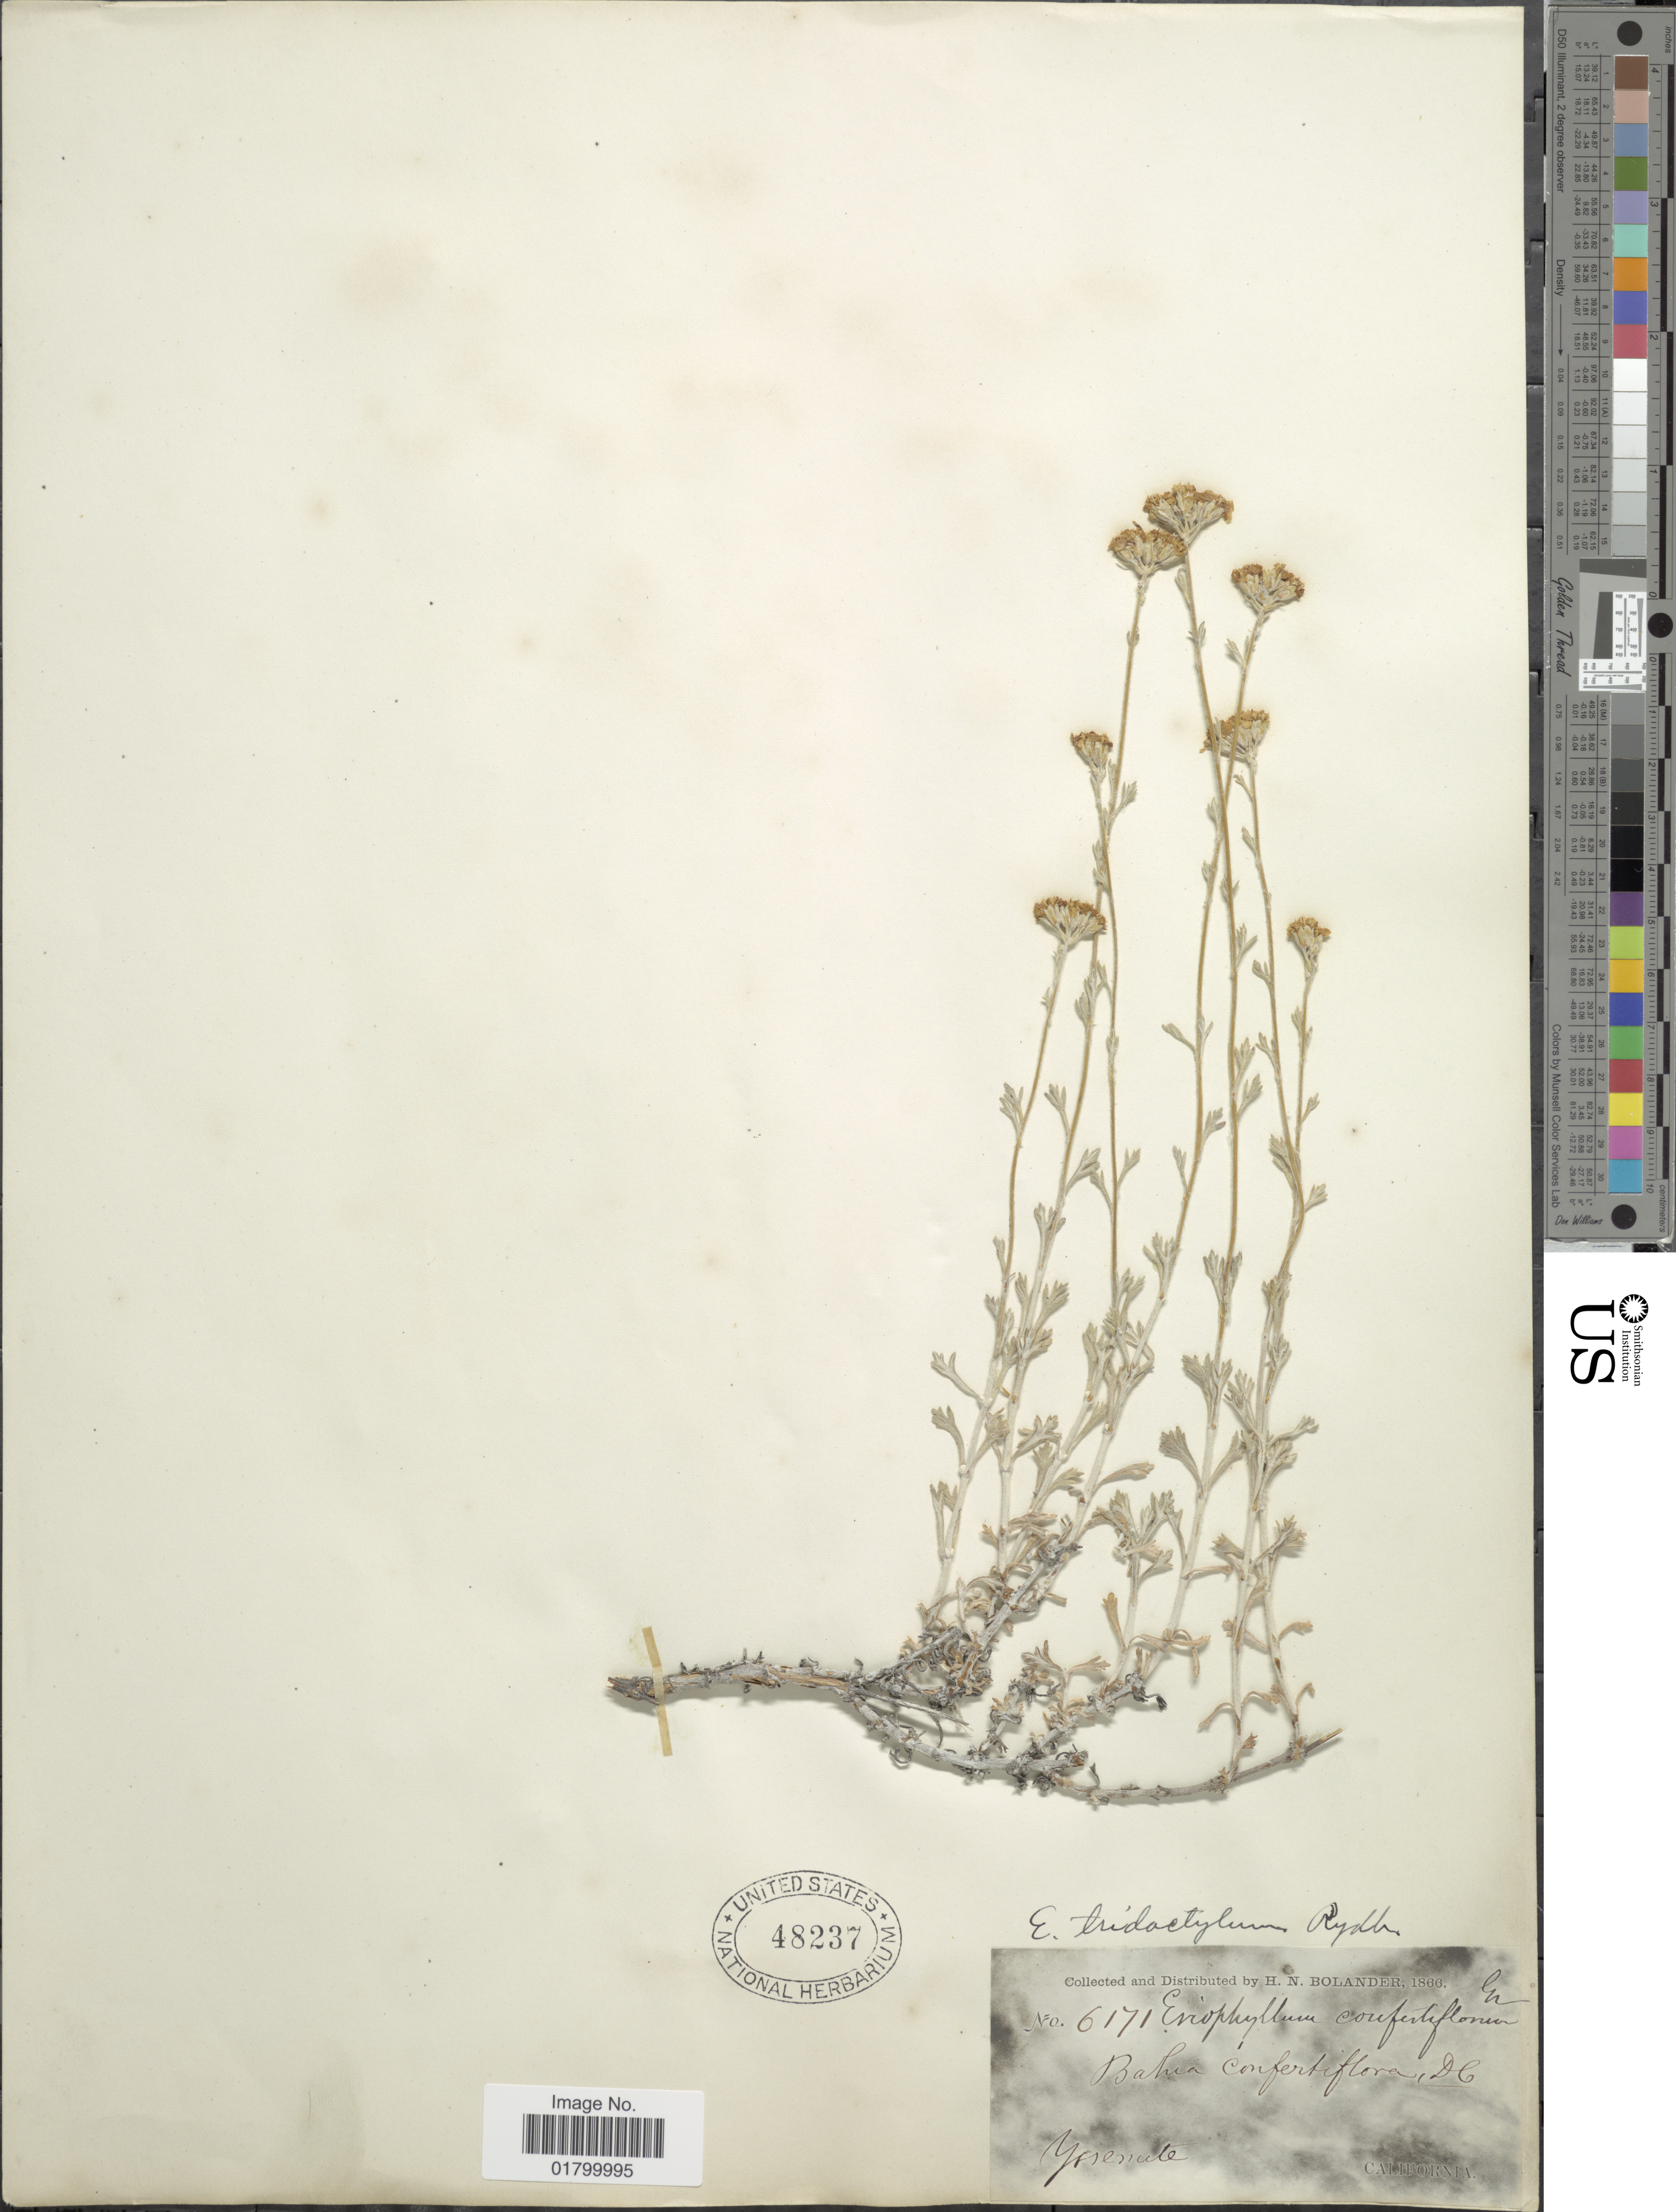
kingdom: Plantae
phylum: Tracheophyta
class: Magnoliopsida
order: Asterales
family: Asteraceae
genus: Eriophyllum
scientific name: Eriophyllum confertiflorum var. tridactylum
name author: (Rydb.) Munz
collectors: H. Bolander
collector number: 6171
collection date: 1866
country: United States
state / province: California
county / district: Mariposa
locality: Yosemite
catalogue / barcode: US 48237